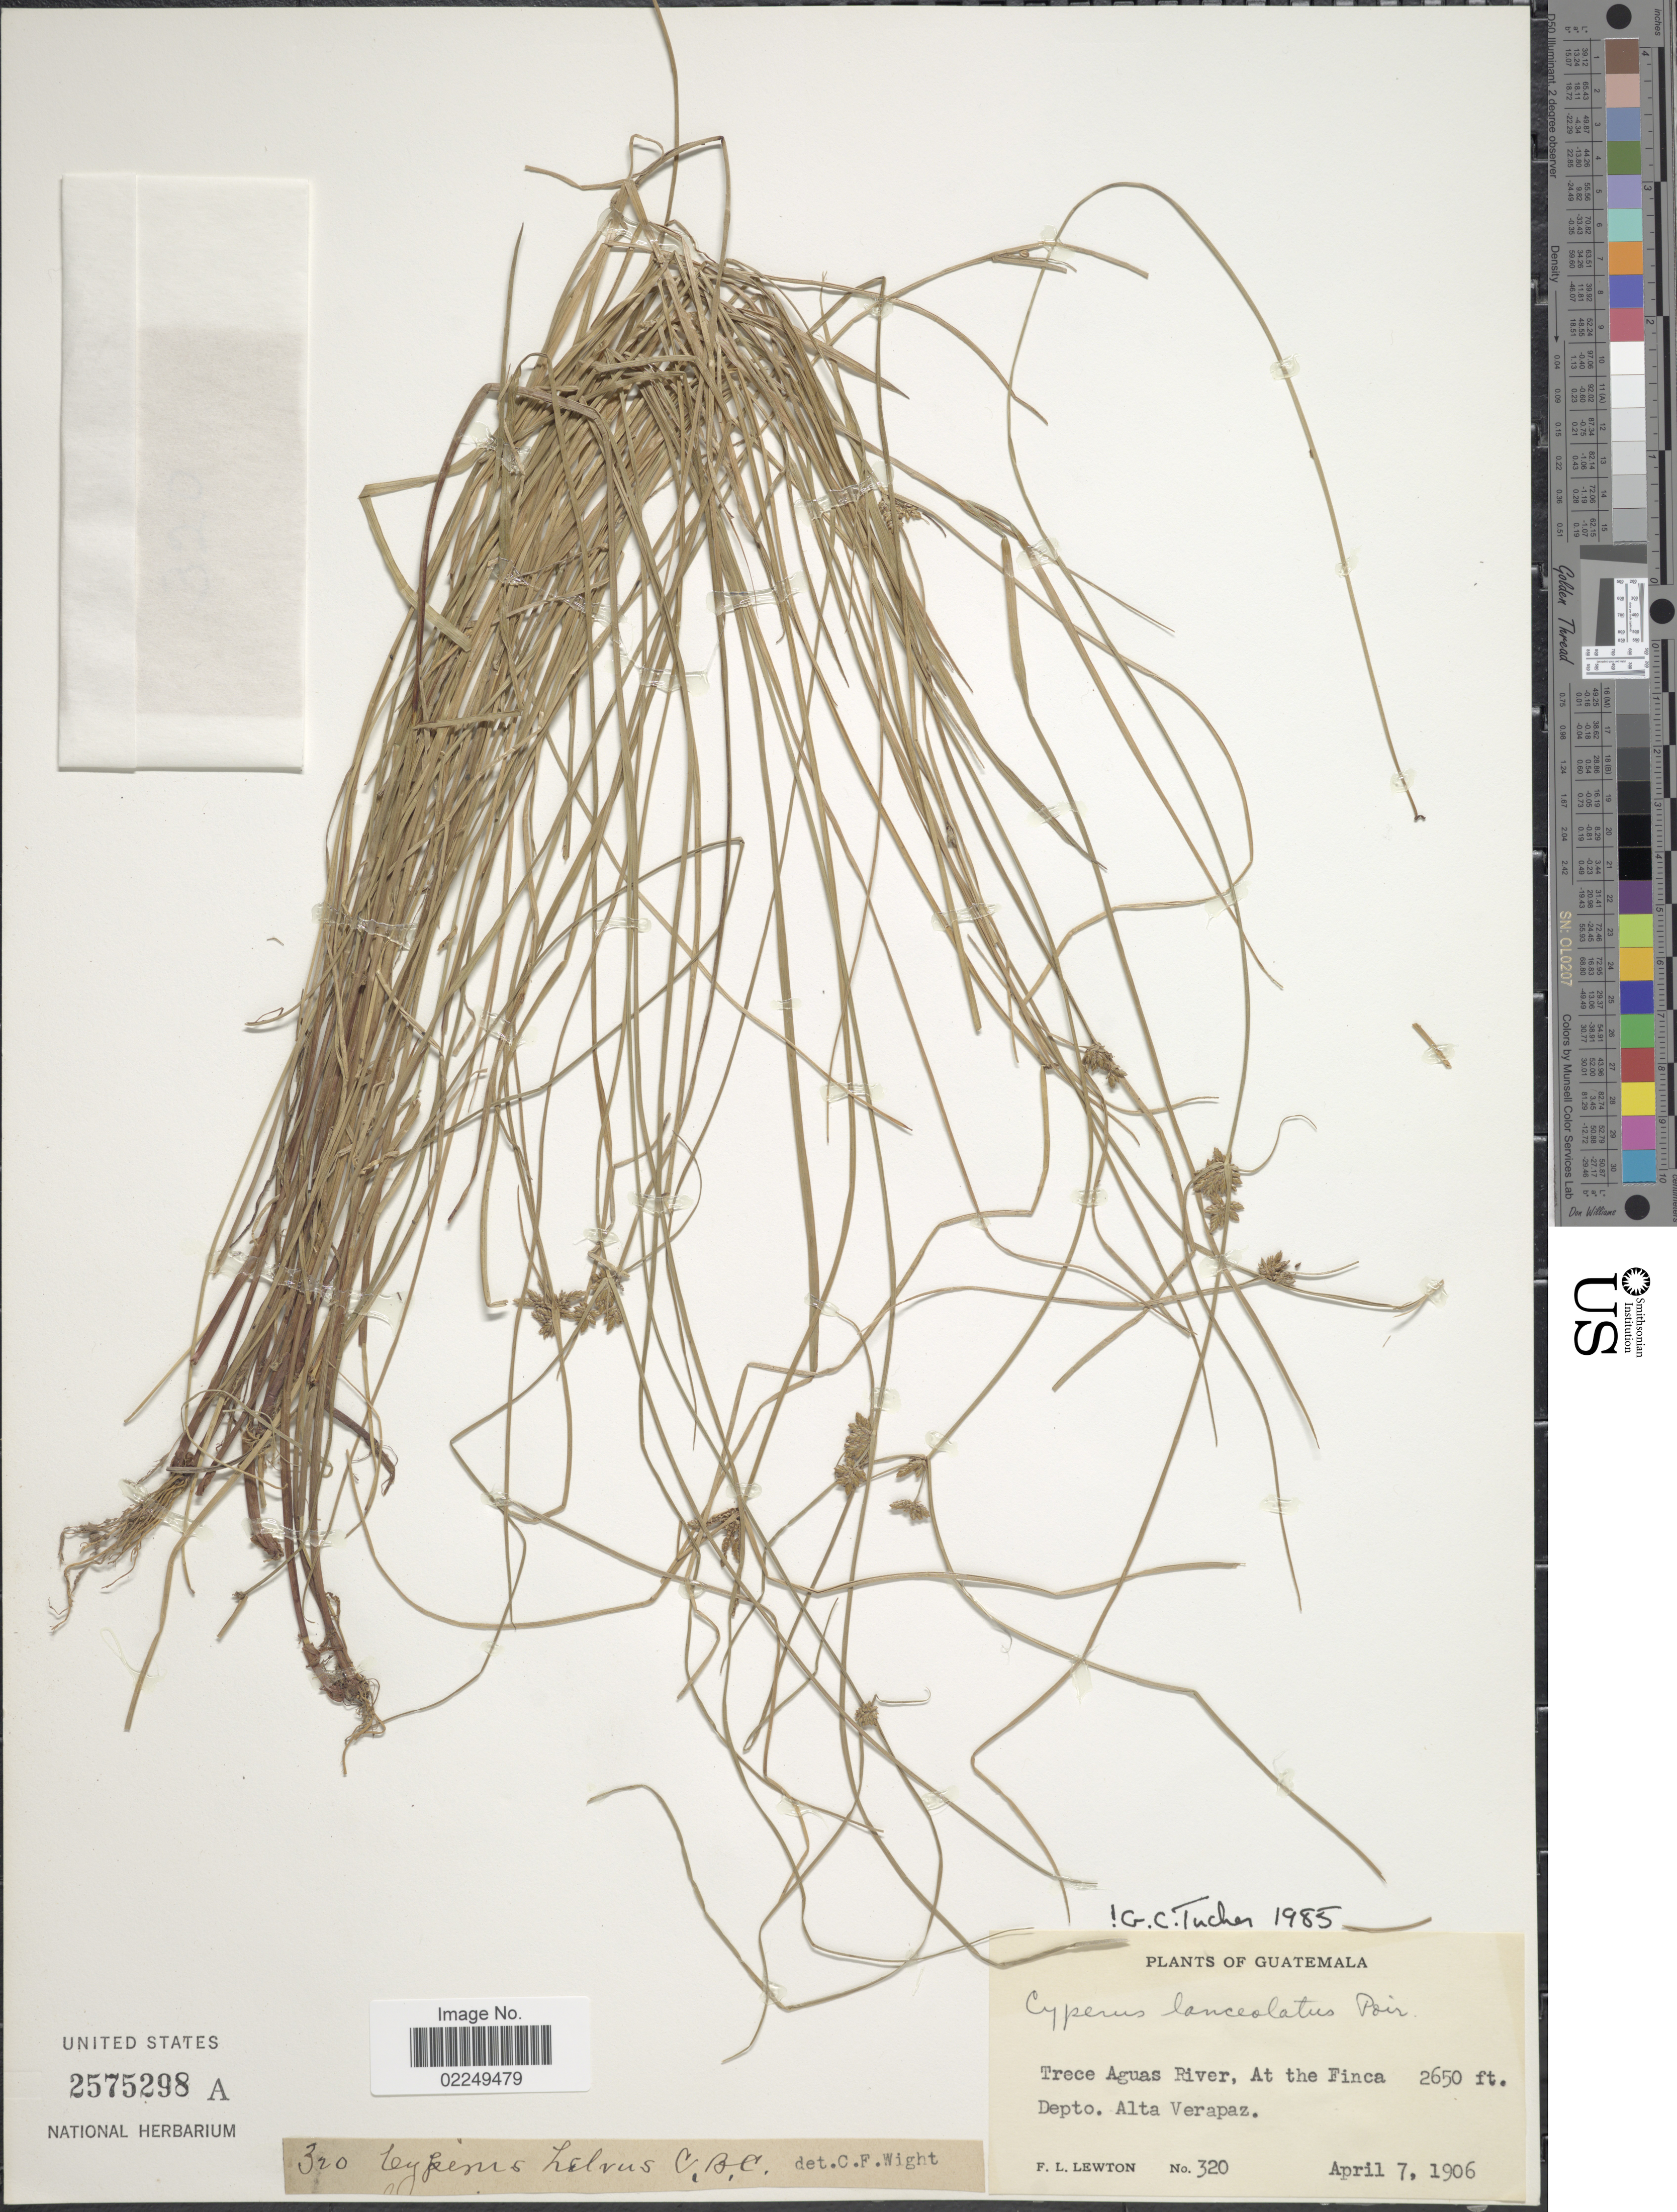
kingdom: Plantae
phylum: Tracheophyta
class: Liliopsida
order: Poales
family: Cyperaceae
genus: Cyperus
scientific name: Cyperus lanceolatus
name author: Poir.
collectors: F. L. Lewton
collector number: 320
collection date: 1906-04-07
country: Guatemala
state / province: Alta Verapaz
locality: Trece Agua River, At the Finca Dept. Alta Verapaz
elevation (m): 808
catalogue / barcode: US 2575298A